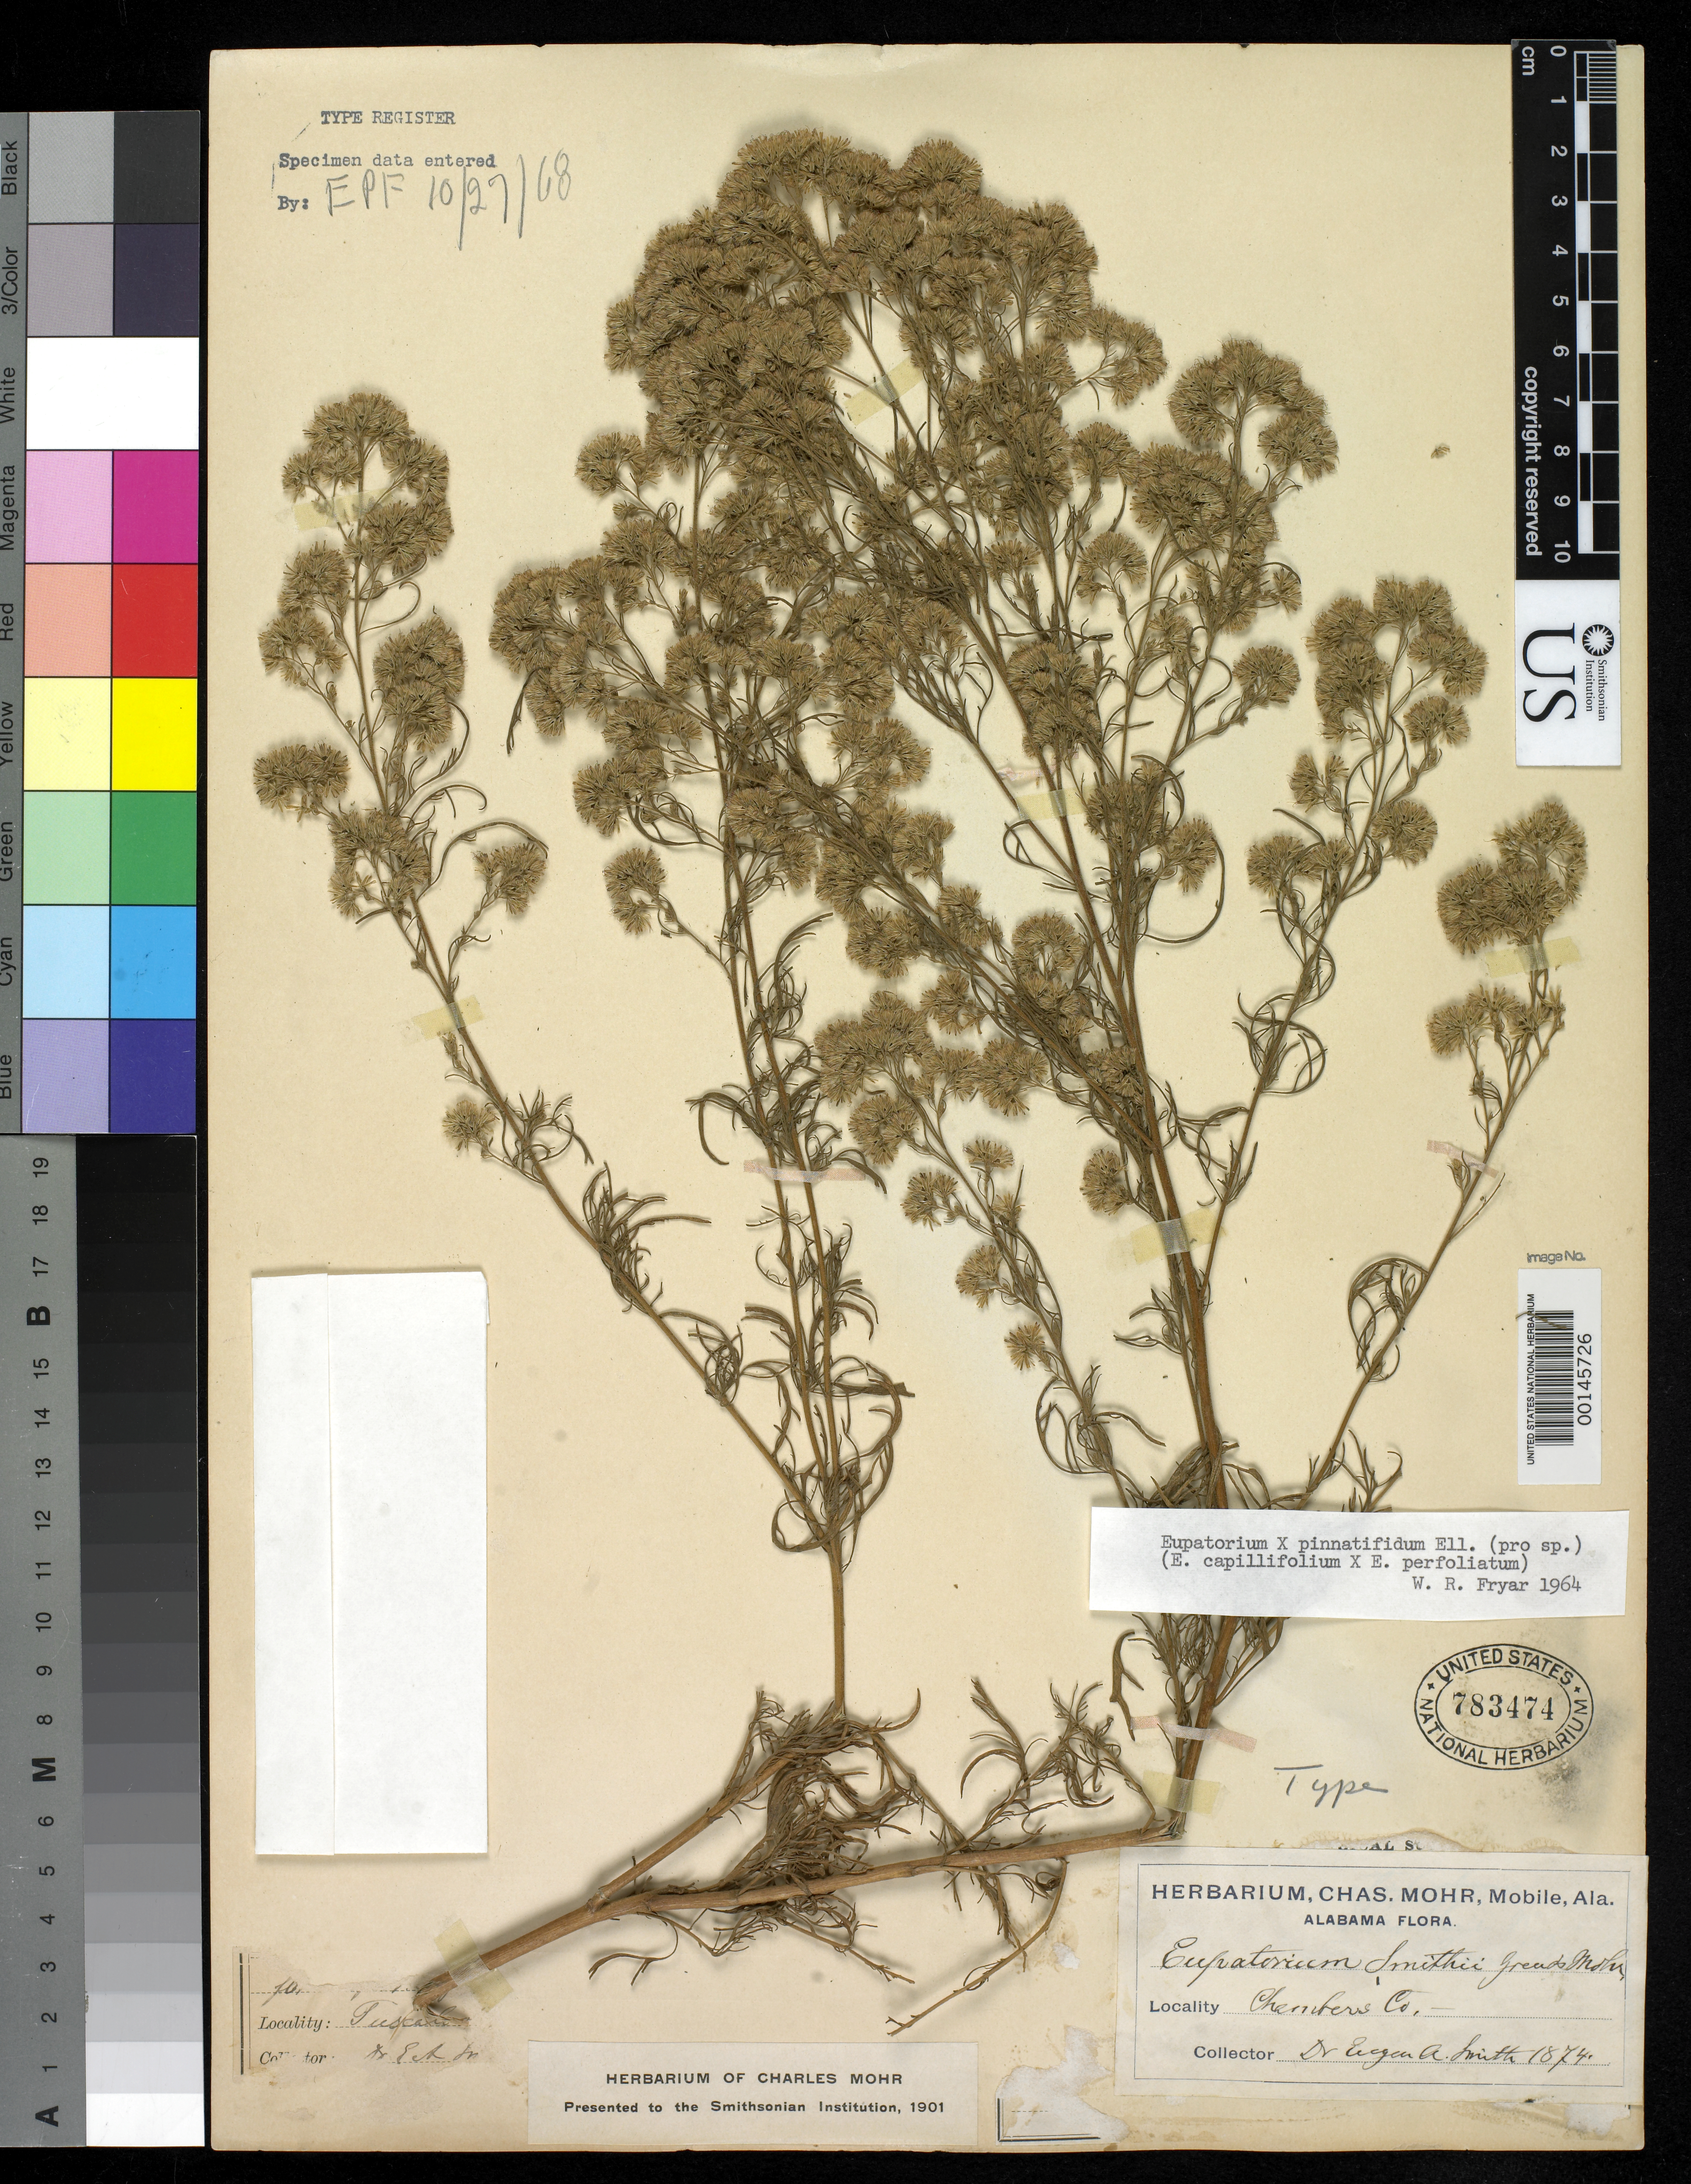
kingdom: Plantae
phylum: Tracheophyta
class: Magnoliopsida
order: Asterales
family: Asteraceae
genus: Eupatorium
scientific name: Eupatorium smithii Greene & C. Mohr, nom. illeg.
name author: Greene & C. Mohr in C. Mohr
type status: Holotype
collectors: E. A. Smith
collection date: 1874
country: United States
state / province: Alabama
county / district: Chambers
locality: Chambers Co.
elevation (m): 1768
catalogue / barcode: US 783474